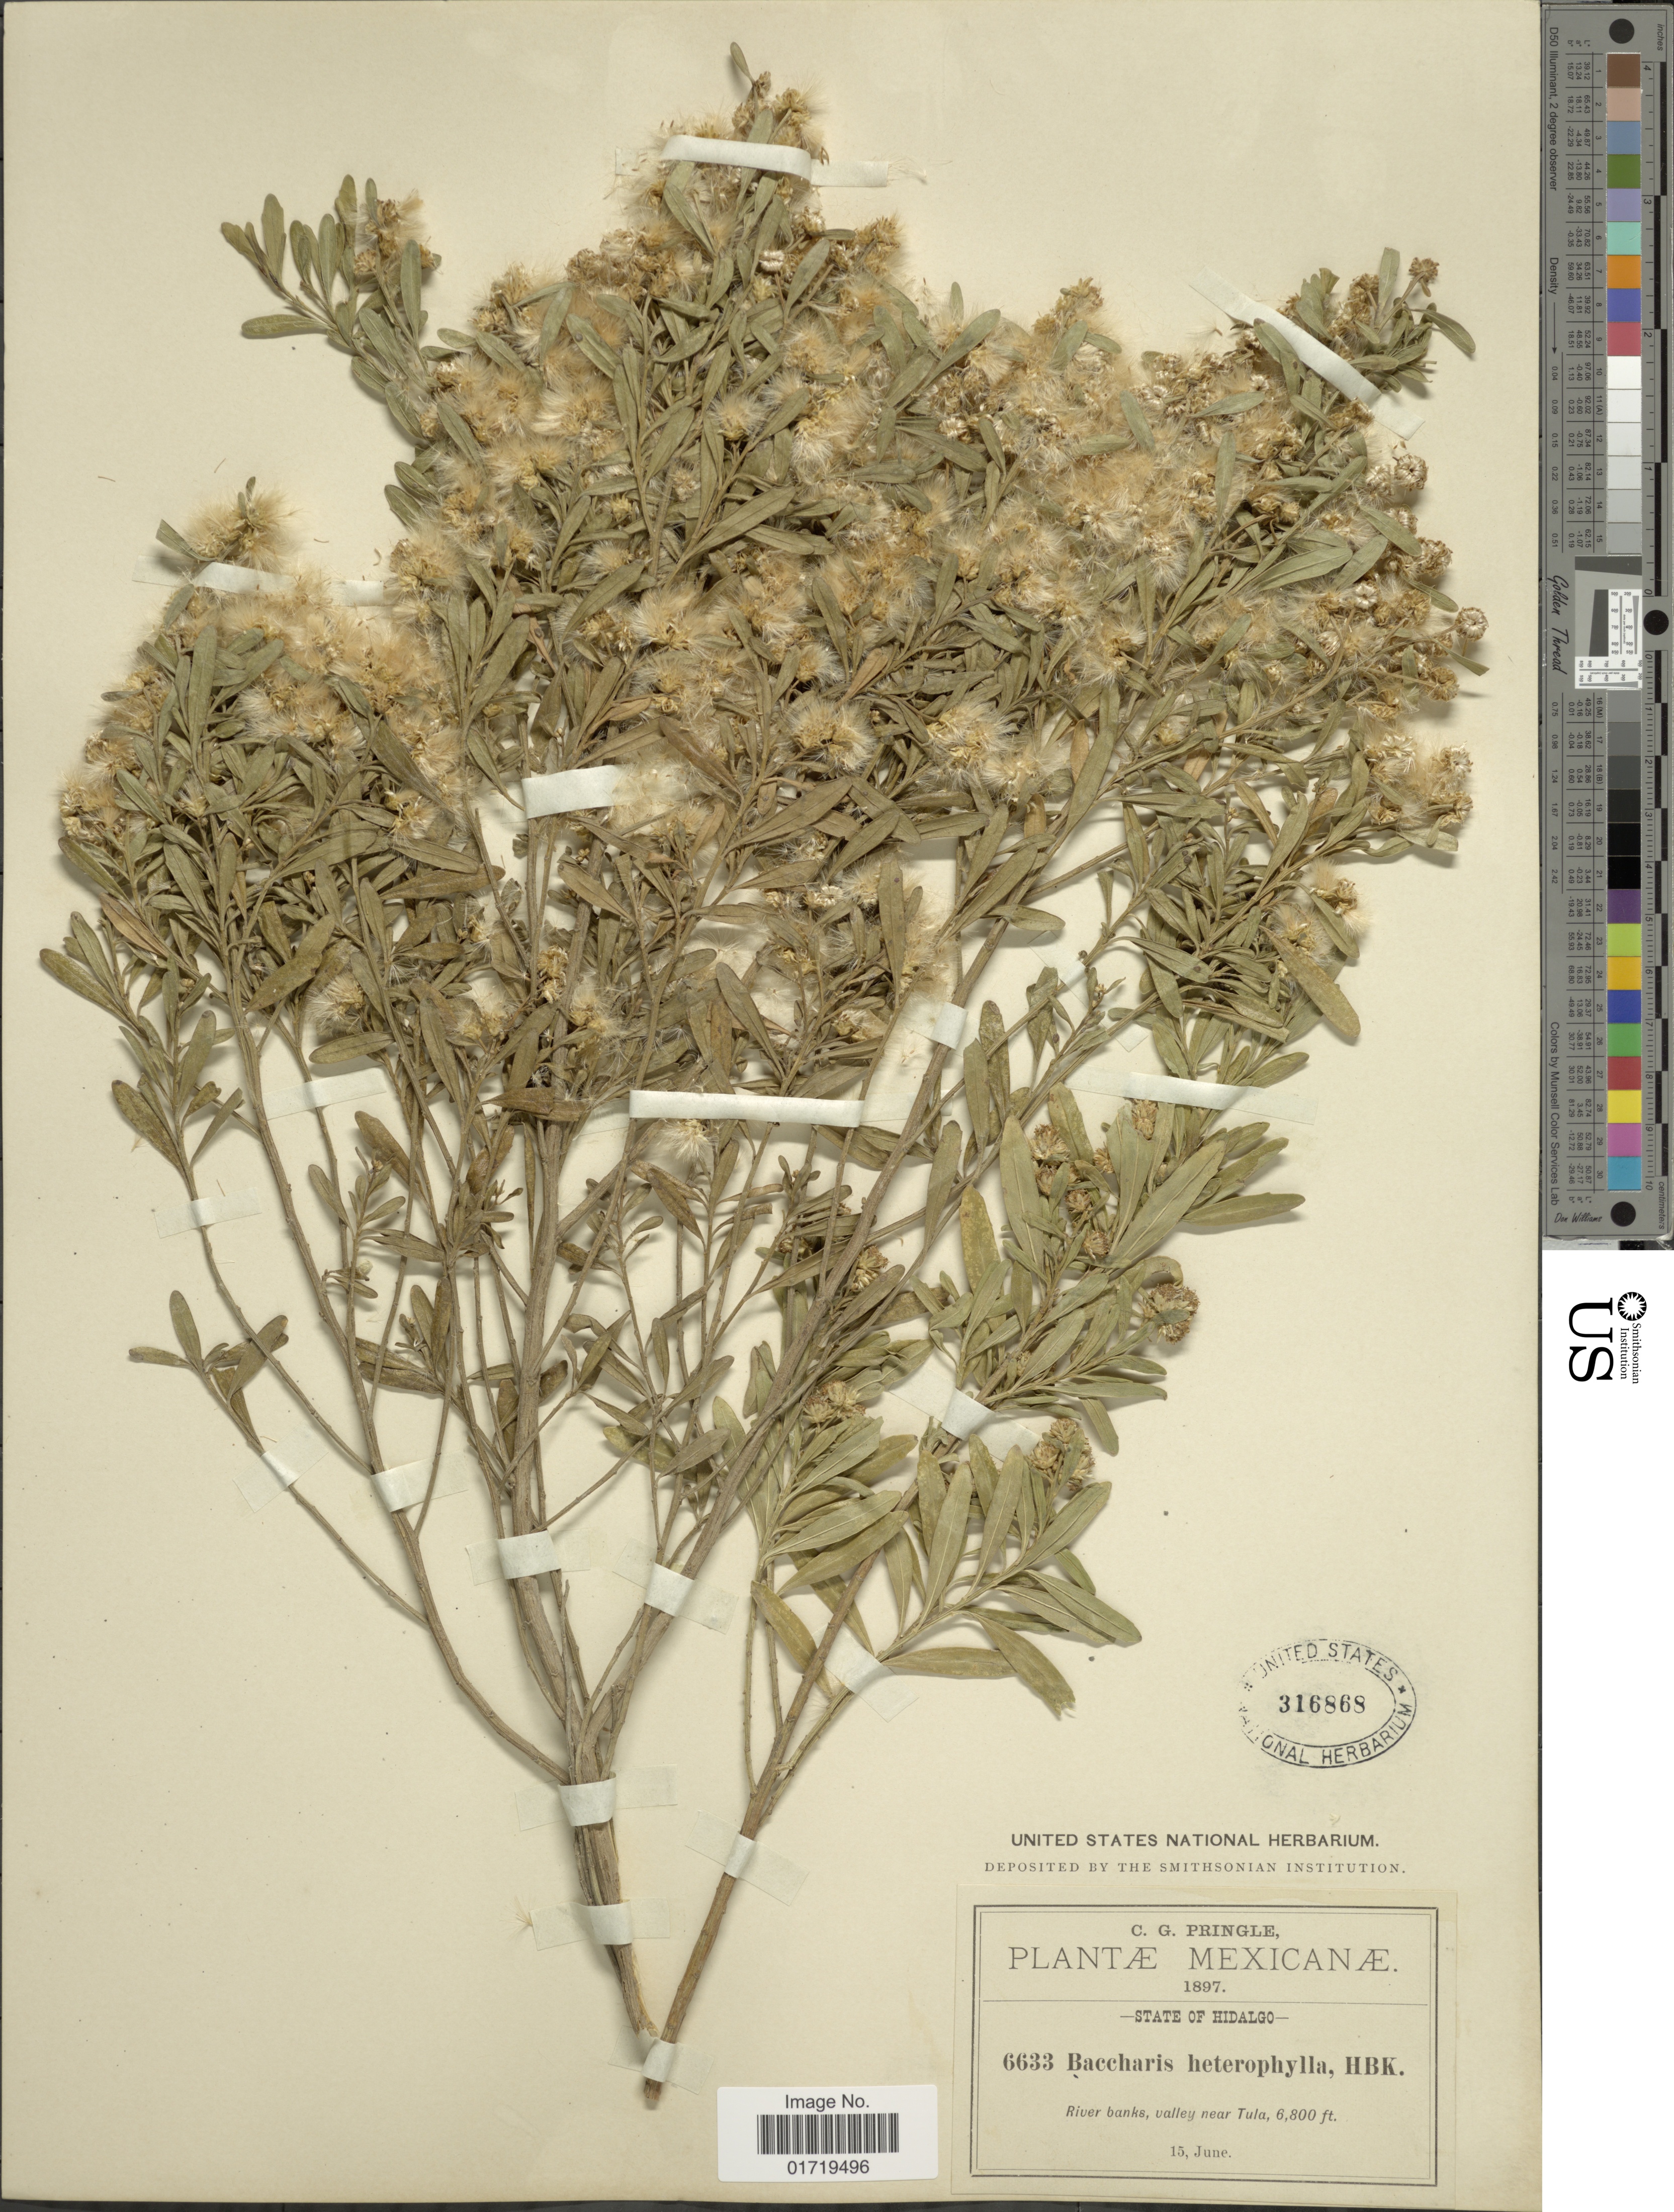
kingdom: Plantae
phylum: Tracheophyta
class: Magnoliopsida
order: Asterales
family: Asteraceae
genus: Baccharis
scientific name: Baccharis heterophylla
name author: Kunth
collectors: C. G. Pringle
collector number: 6633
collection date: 1897-06-15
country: Mexico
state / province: Hidalgo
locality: State of Hidalgo, River banks, valley near Tula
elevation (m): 2073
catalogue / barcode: US 316868